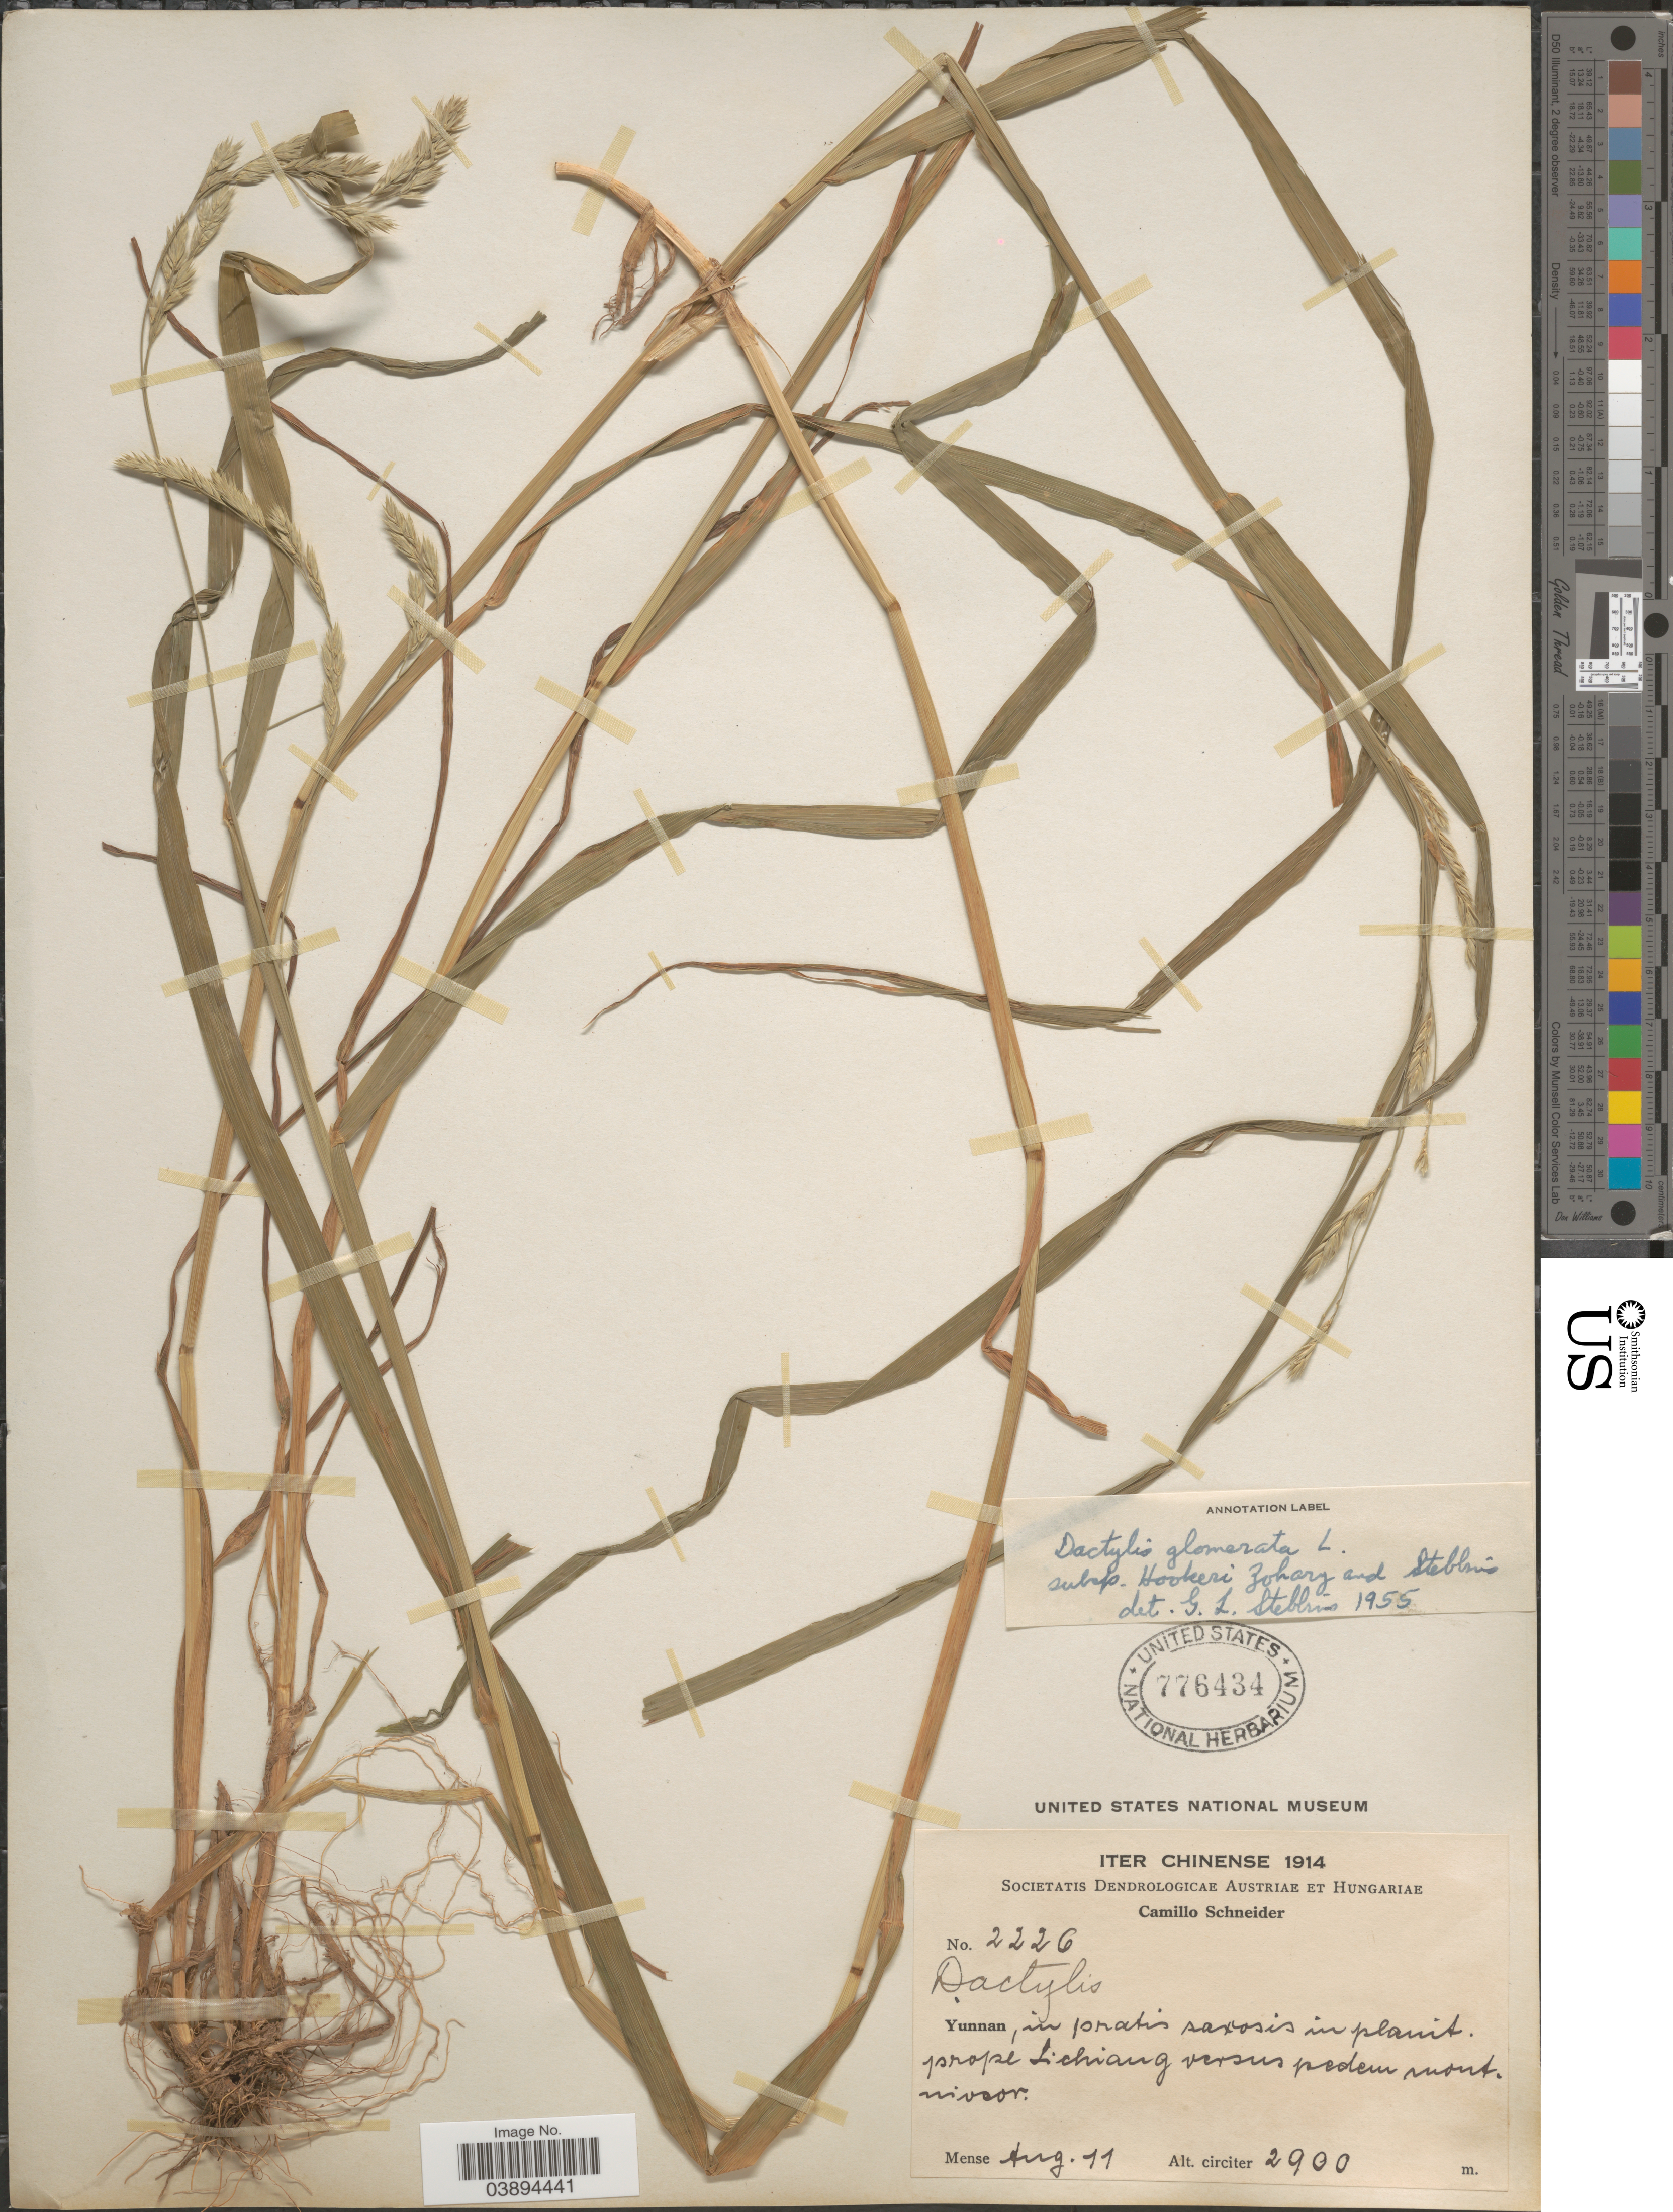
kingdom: Plantae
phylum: Tracheophyta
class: Liliopsida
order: Poales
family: Poaceae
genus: Dactylis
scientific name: Dactylis glomerata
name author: L.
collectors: C. K. Schneider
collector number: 2226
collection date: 1914-08-11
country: China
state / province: Yunnan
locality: Iter Chinense. In pratis saxosis in planit. prope Lichiang versus pedem mont. nivsor [interpreted].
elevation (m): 2900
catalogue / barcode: US 776434